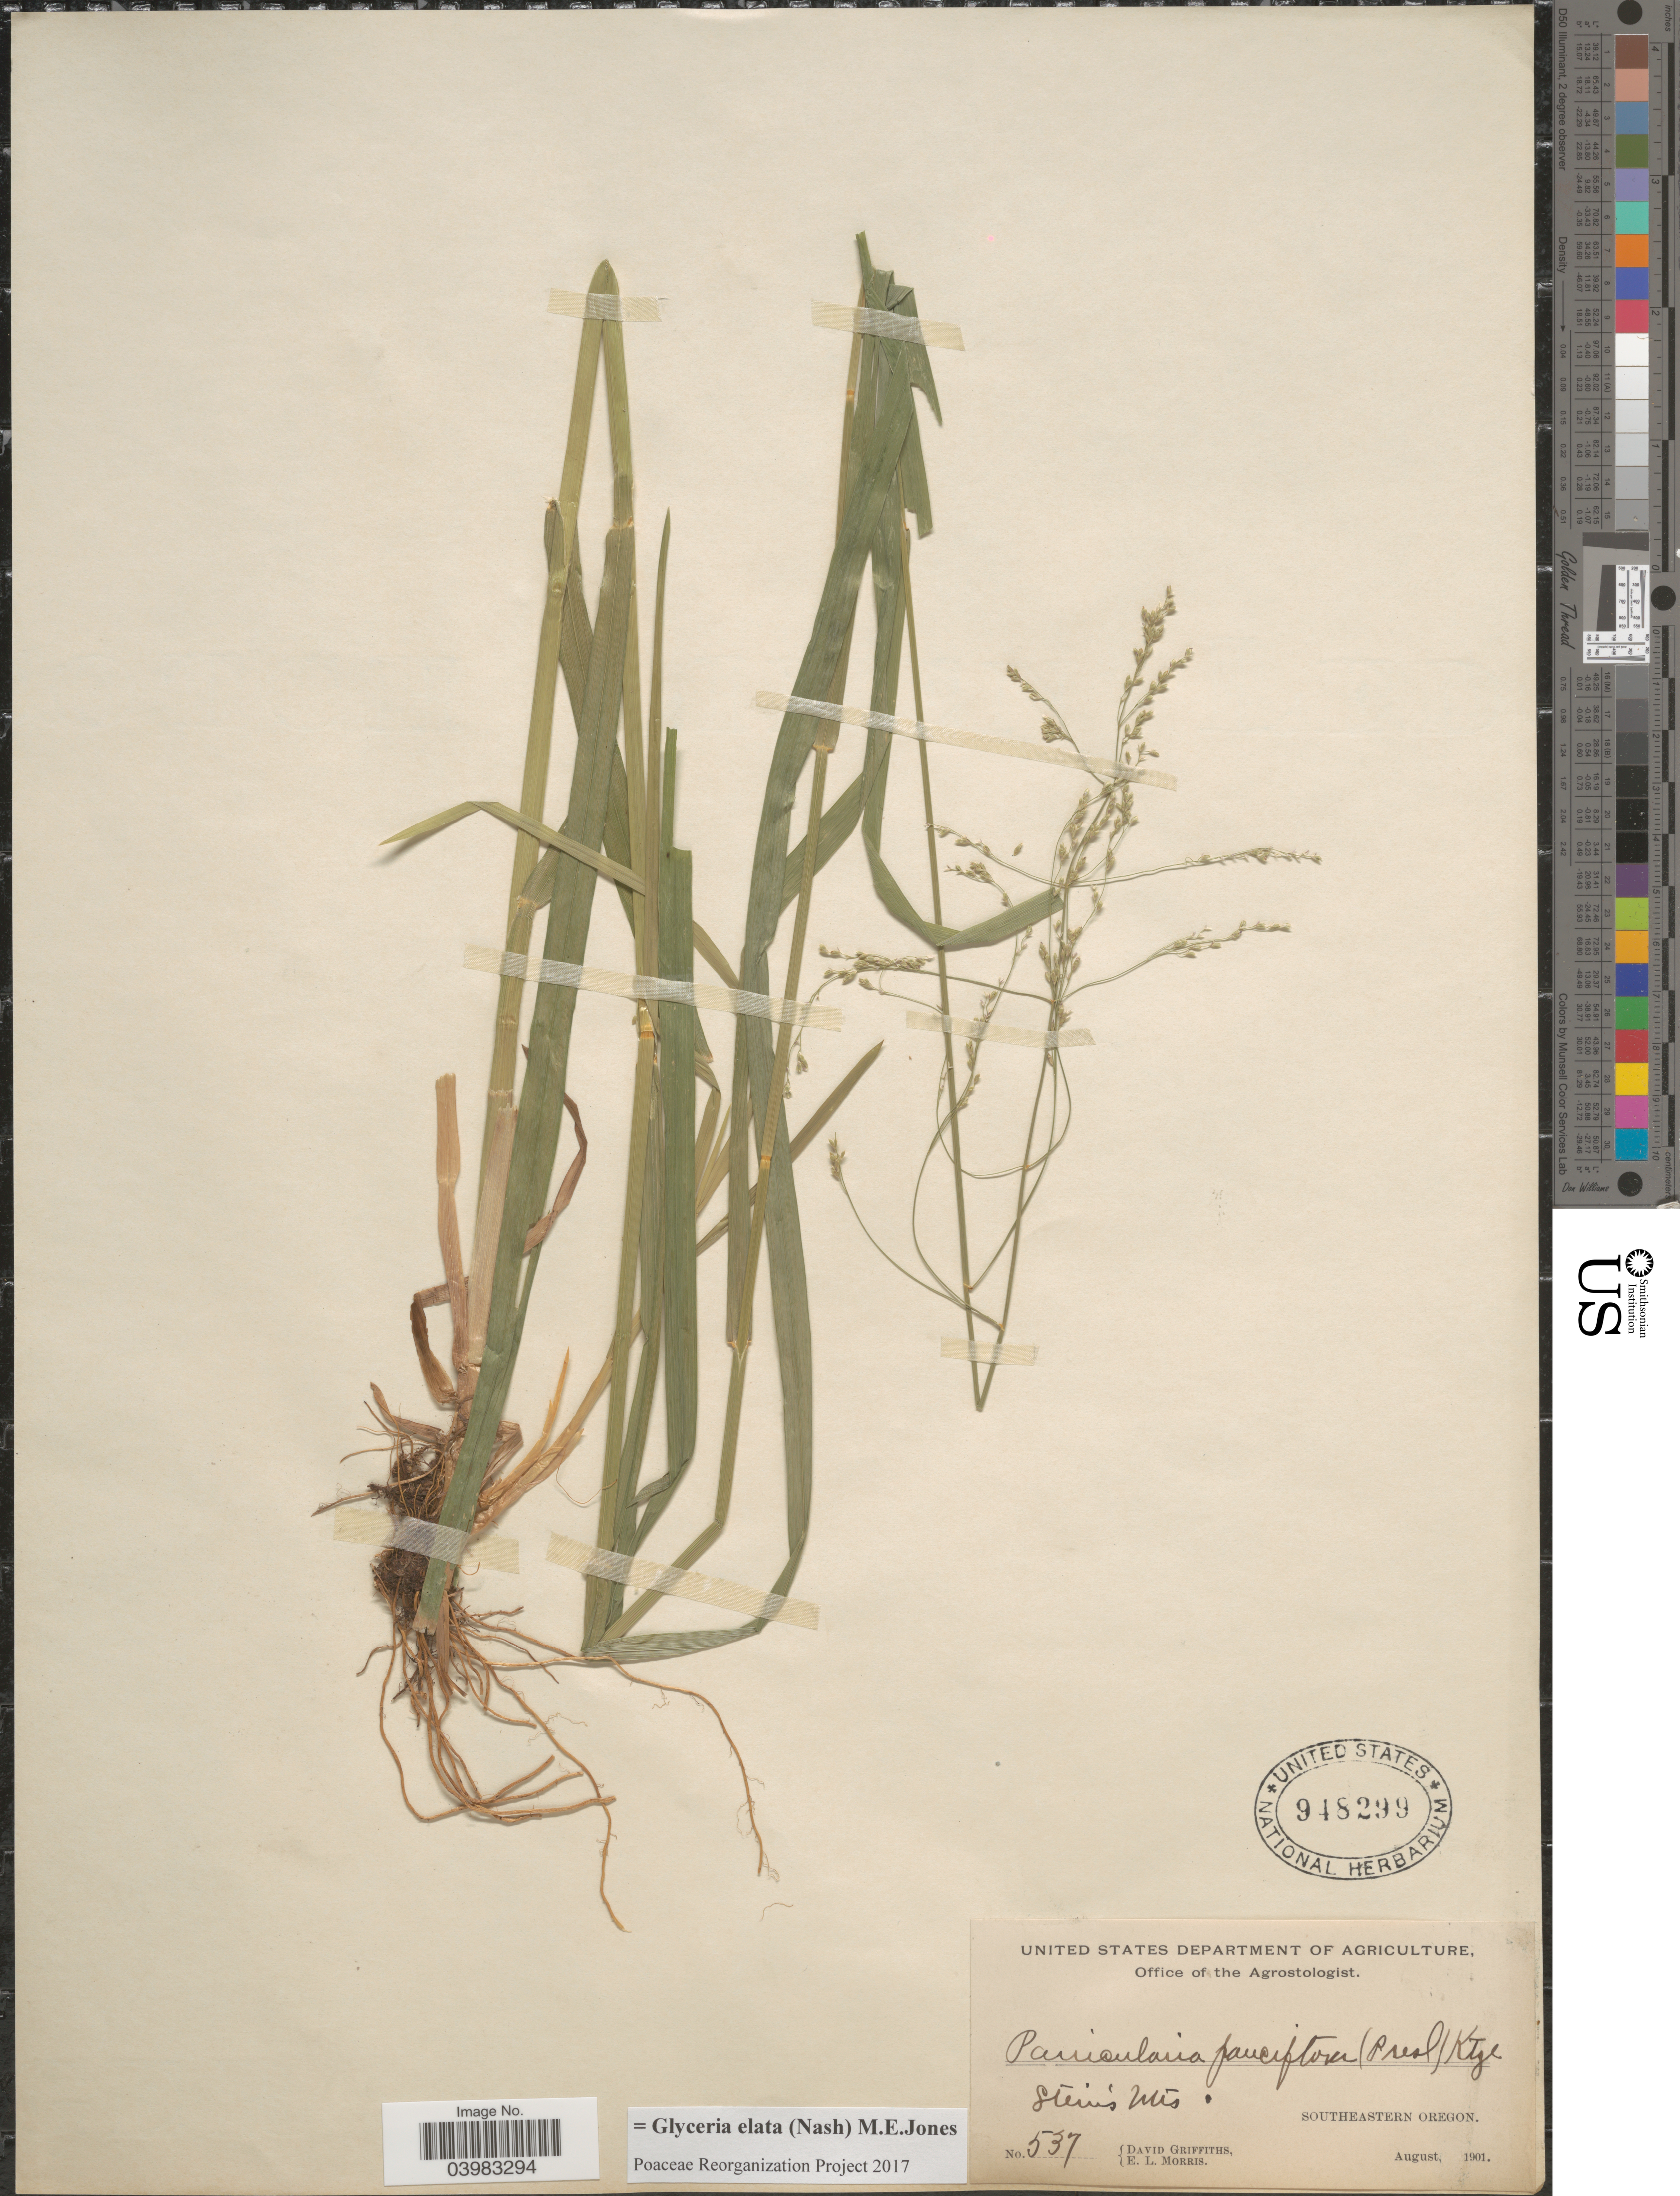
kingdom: Plantae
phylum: Tracheophyta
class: Liliopsida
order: Poales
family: Poaceae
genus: Glyceria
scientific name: Glyceria elata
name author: (Nash) M.E. Jones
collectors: D. Griffiths & E. Morris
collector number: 537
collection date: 1901-08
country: United States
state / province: Oregon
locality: Stein's Mts. Southeastern Oregon.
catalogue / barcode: US 948299